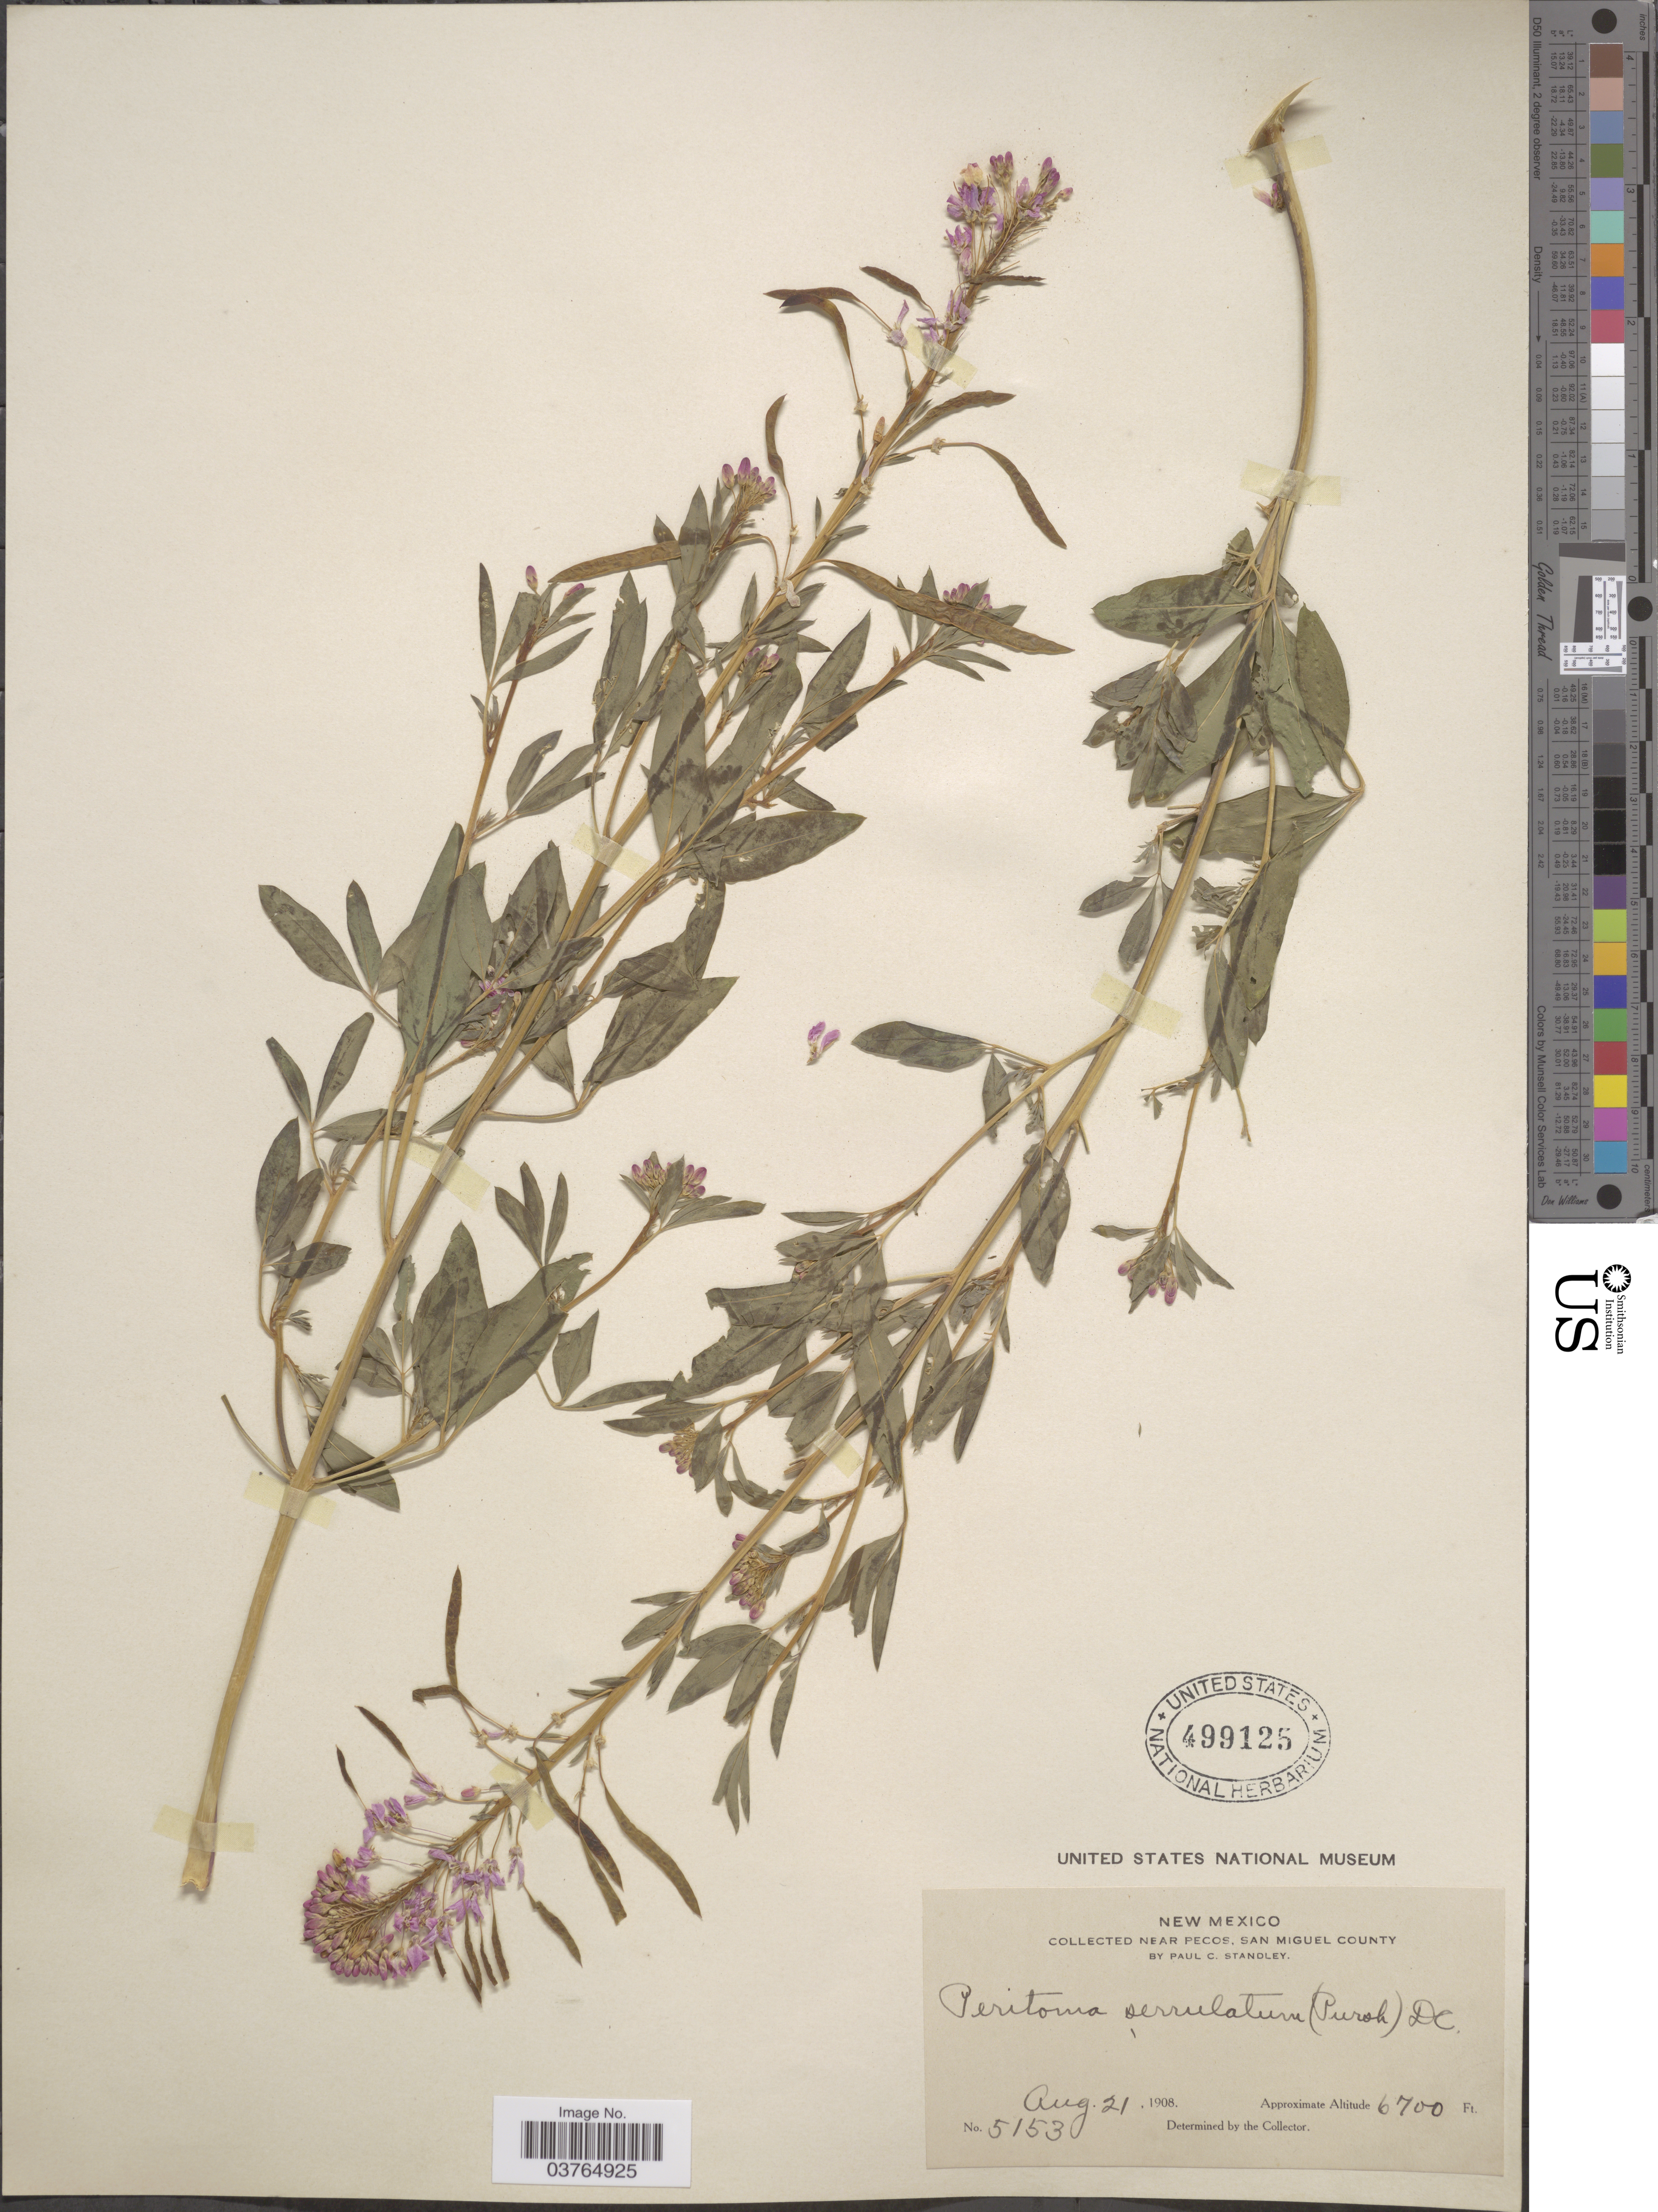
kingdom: Plantae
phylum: Tracheophyta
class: Magnoliopsida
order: Brassicales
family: Cleomaceae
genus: Cleomella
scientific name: Cleomella serrulata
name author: (Pursh) Roalson & J.C. Hall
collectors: P. C. Standley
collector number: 5153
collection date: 1908-08-21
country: United States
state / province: New Mexico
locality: Near Pecos, San Miguel County.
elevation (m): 2042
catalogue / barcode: US 499125